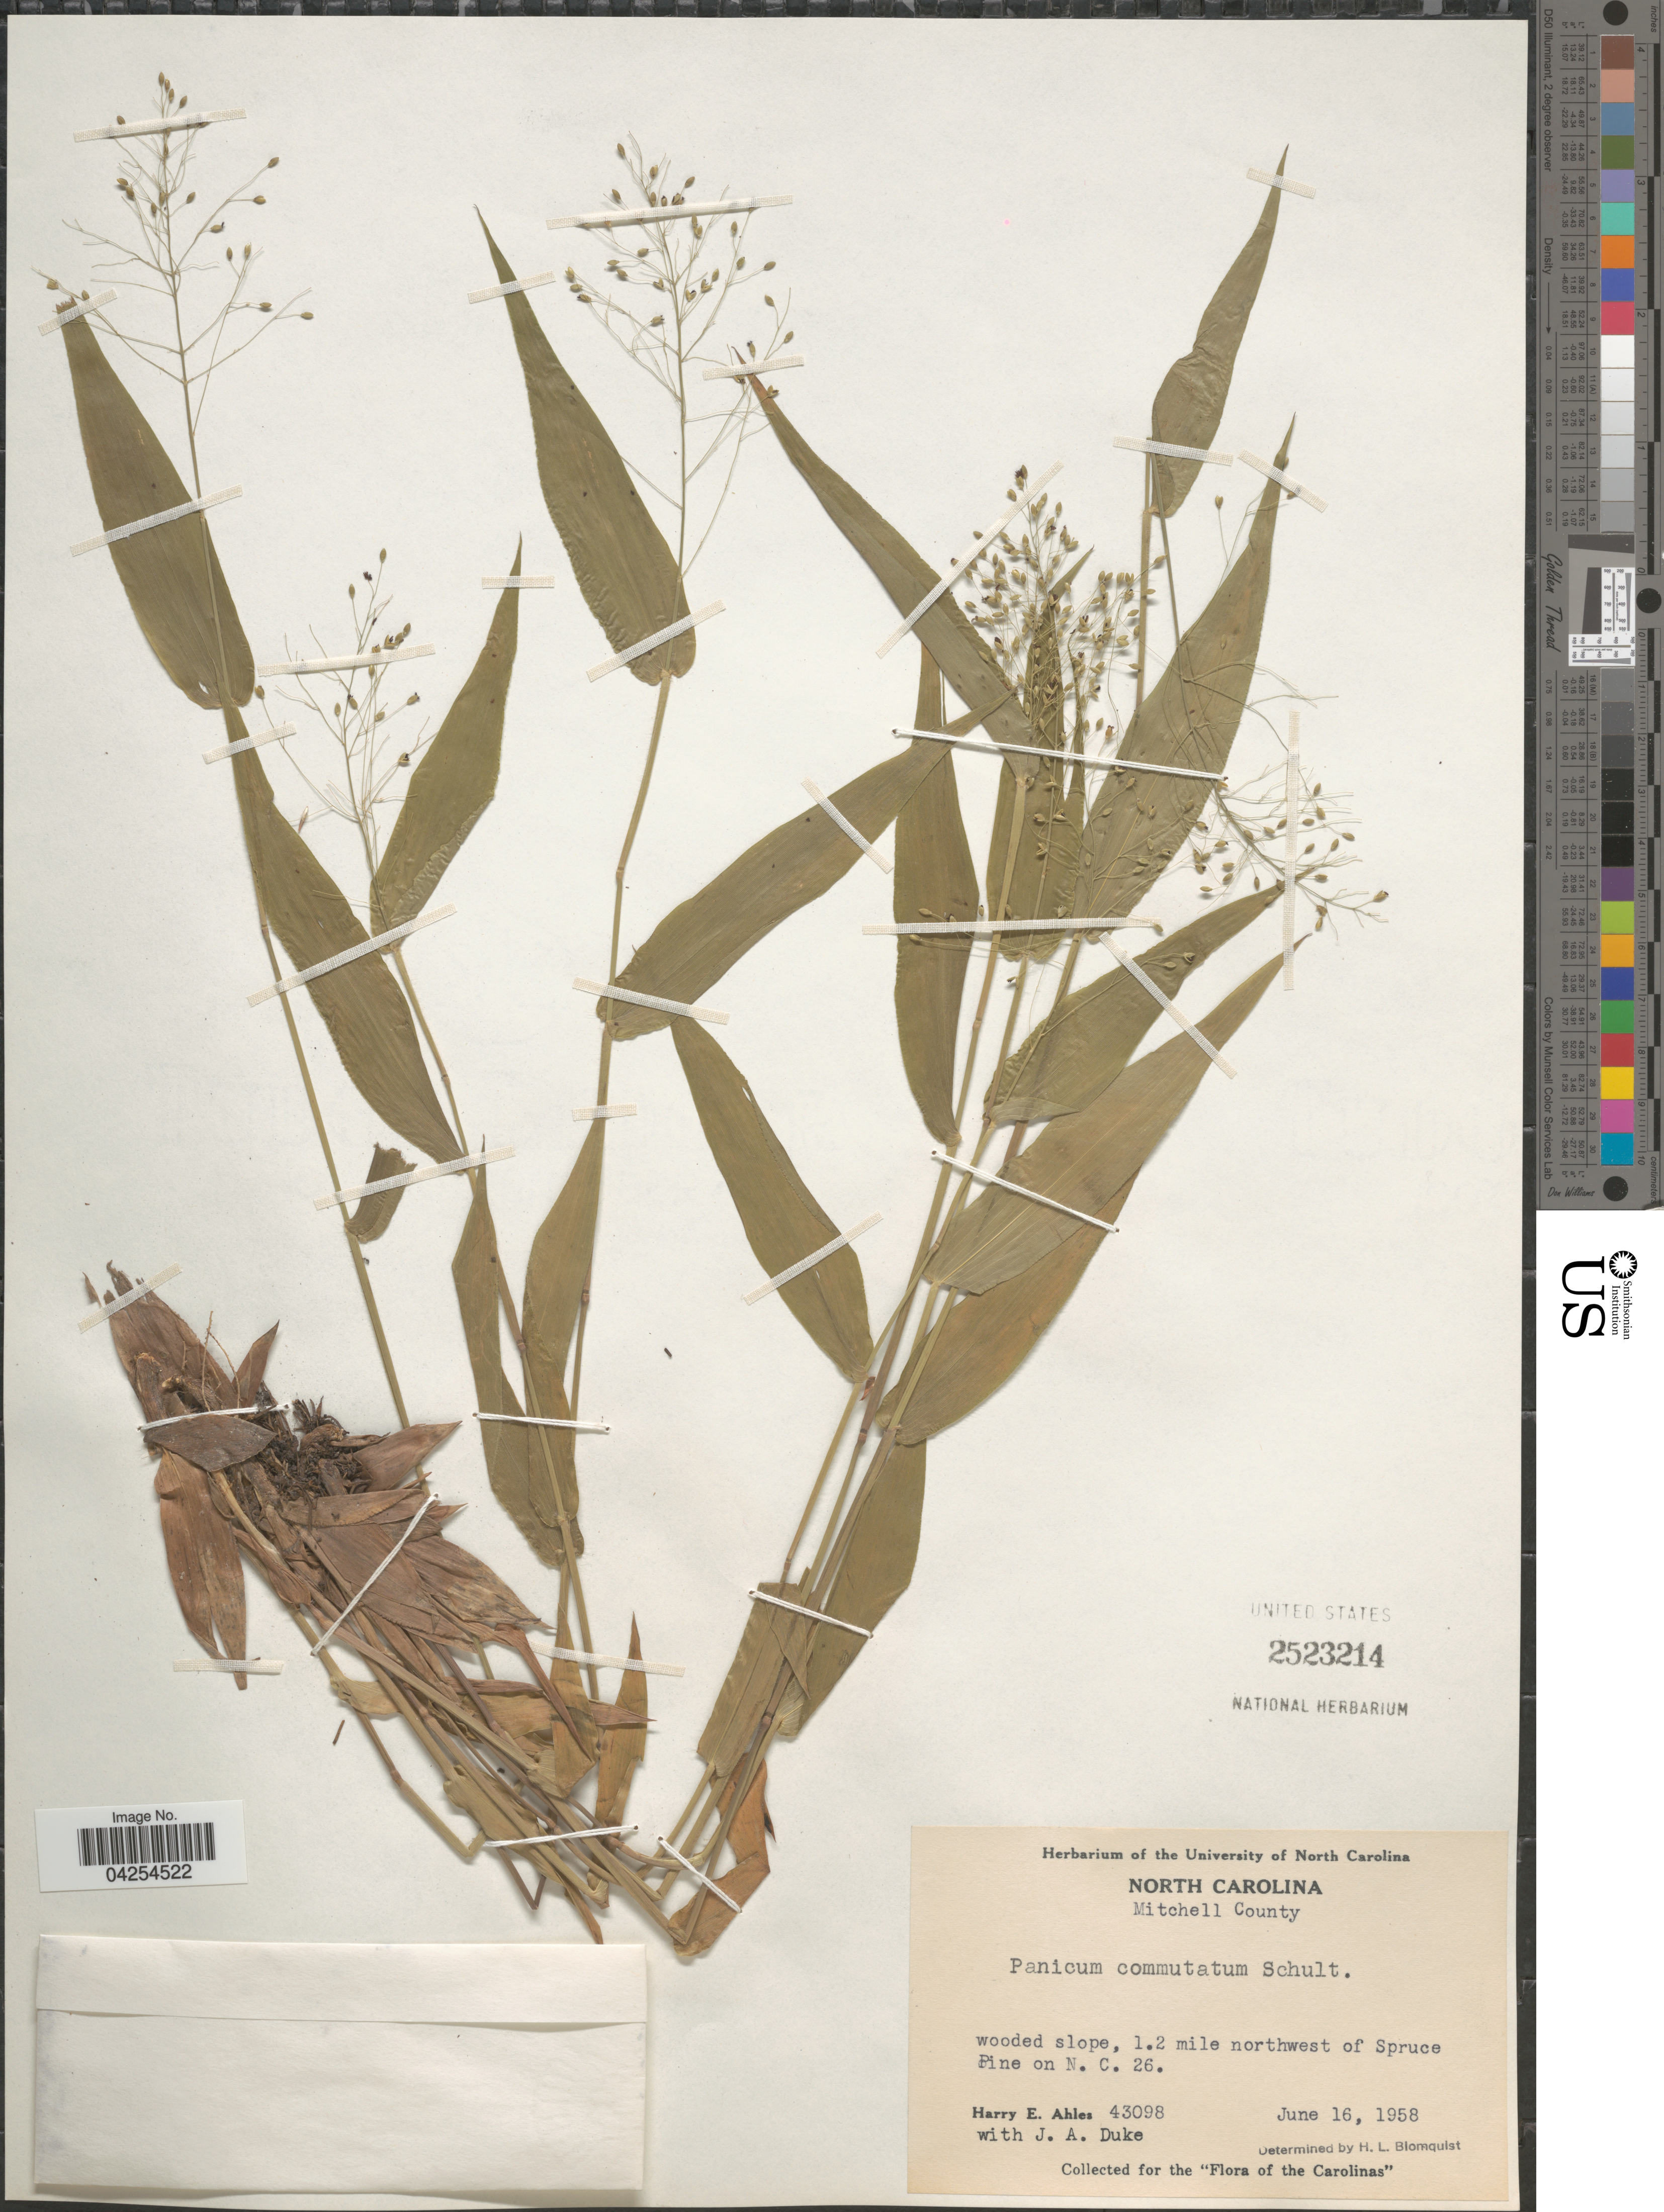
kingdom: Plantae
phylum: Tracheophyta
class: Liliopsida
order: Poales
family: Poaceae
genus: Dichanthelium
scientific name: Dichanthelium commutatum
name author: (Schult.) Gould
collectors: H. E. Ahles & J. A. Duke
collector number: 43098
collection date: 1958-06-16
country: United States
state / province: North Carolina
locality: Mitchell County. Wooded slope, 1.2 mile northwest of Spruce Pine on N. C. 26.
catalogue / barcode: US 2523214